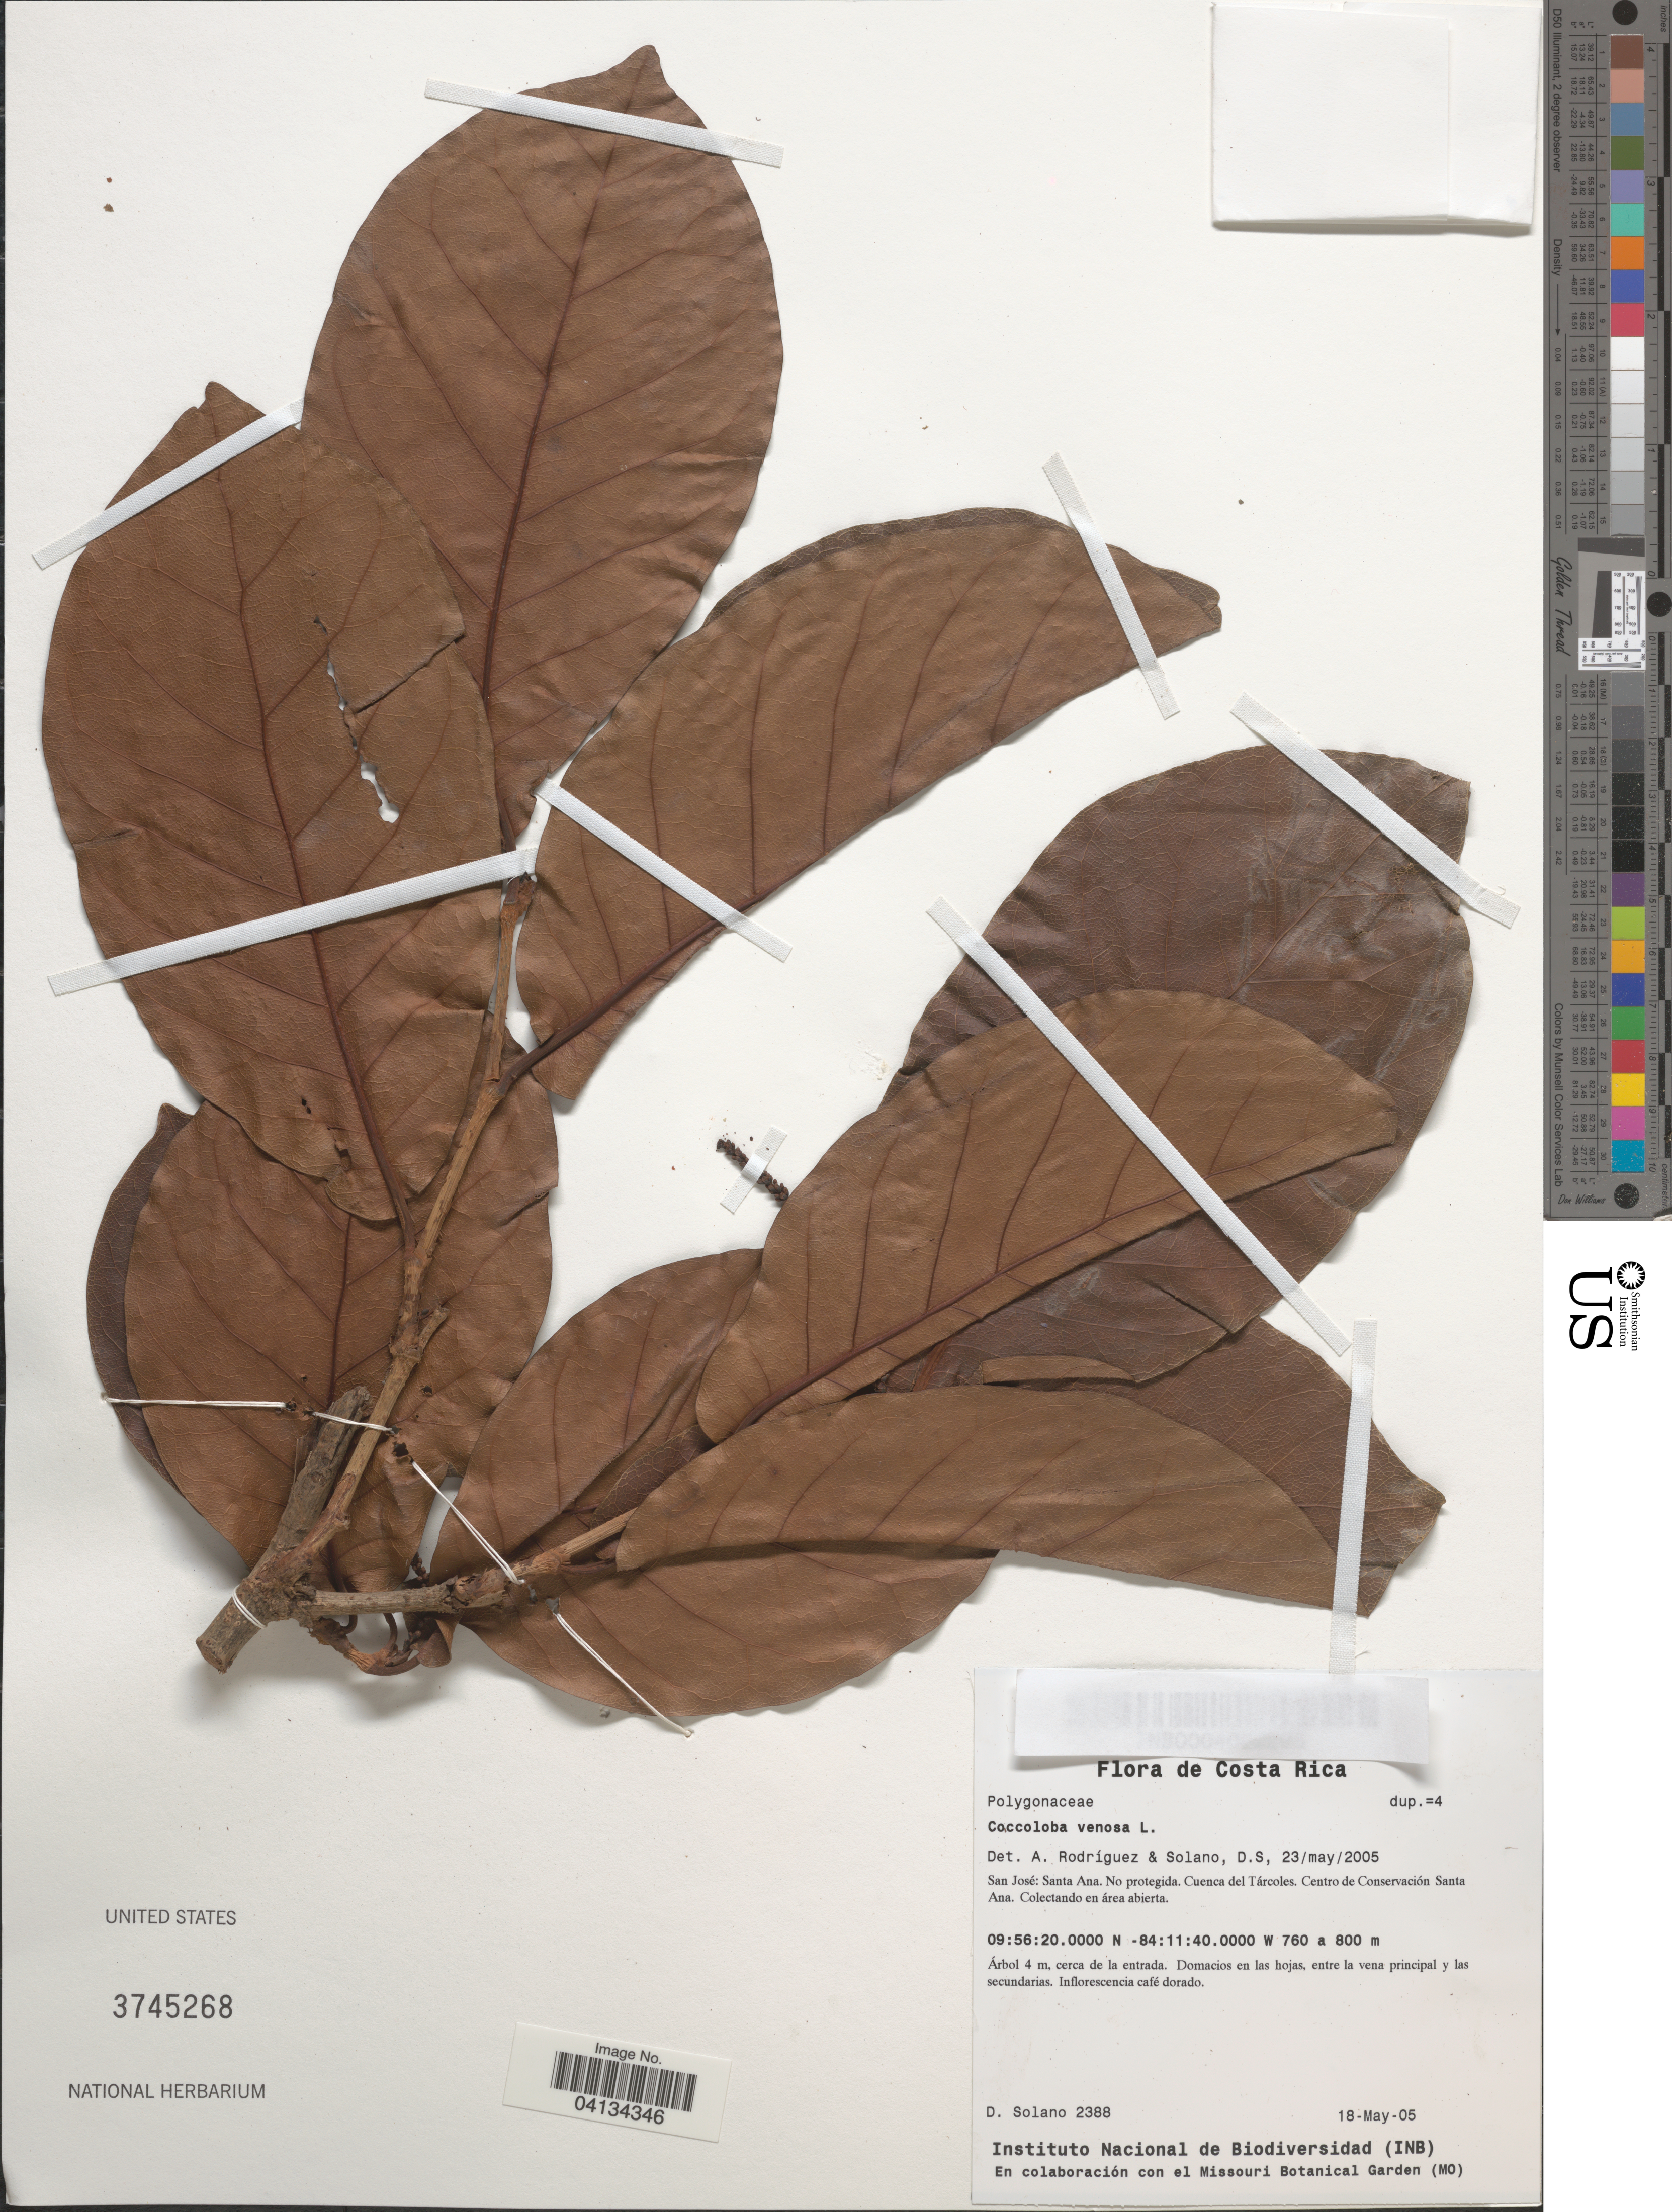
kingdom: Plantae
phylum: Tracheophyta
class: Magnoliopsida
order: Caryophyllales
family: Polygonaceae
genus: Coccoloba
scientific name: Coccoloba venosa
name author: L.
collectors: D. Solano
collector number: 2388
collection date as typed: Transcribed d/m/y: 18/5/5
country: Costa Rica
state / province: San José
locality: Santa Ana. No protegida. Cuenca del Tárcoles. Centro de Conservación Santa Ana.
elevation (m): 760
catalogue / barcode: US 3745268